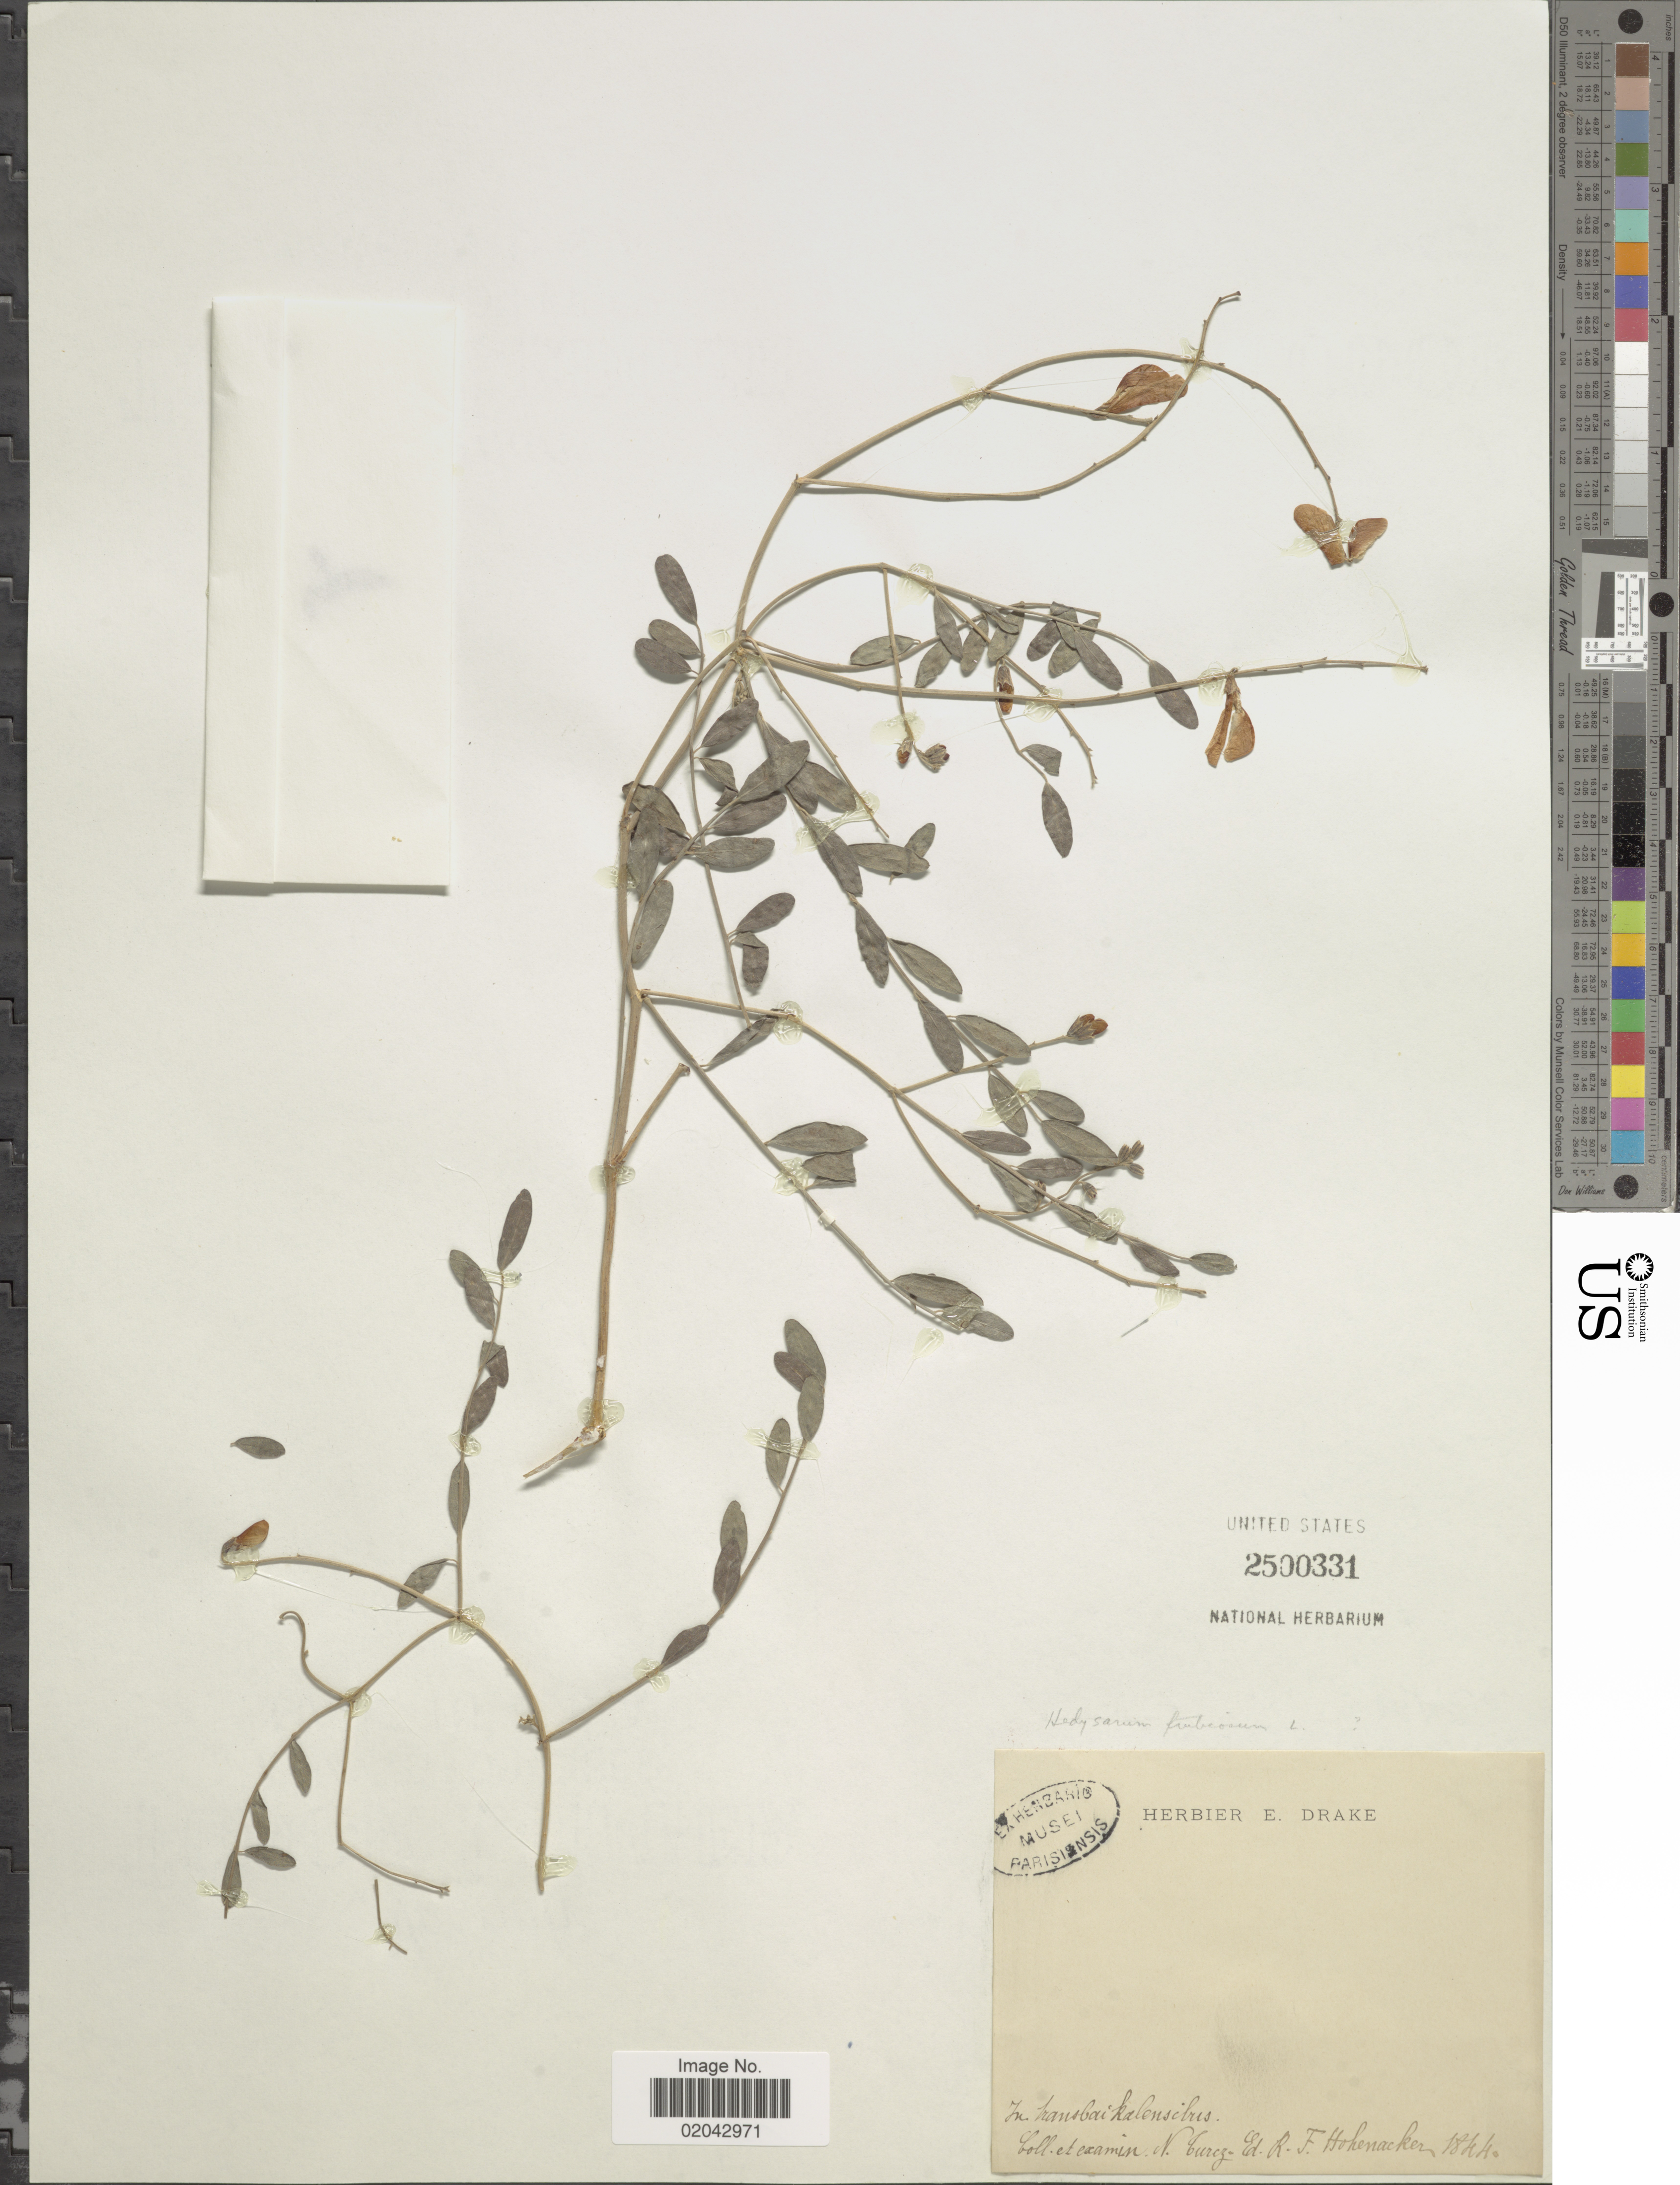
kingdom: Plantae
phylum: Tracheophyta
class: Magnoliopsida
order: Fabales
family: Fabaceae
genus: Corethrodendron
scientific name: Corethrodendron fruticosum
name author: (Pall.) B.H.Choi & H. Ohashi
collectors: N. Turczaninow & R. F. Hohenacker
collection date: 1844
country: Russian Federation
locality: Transbaikalenschis (Zabaikalye)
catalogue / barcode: US 2500331